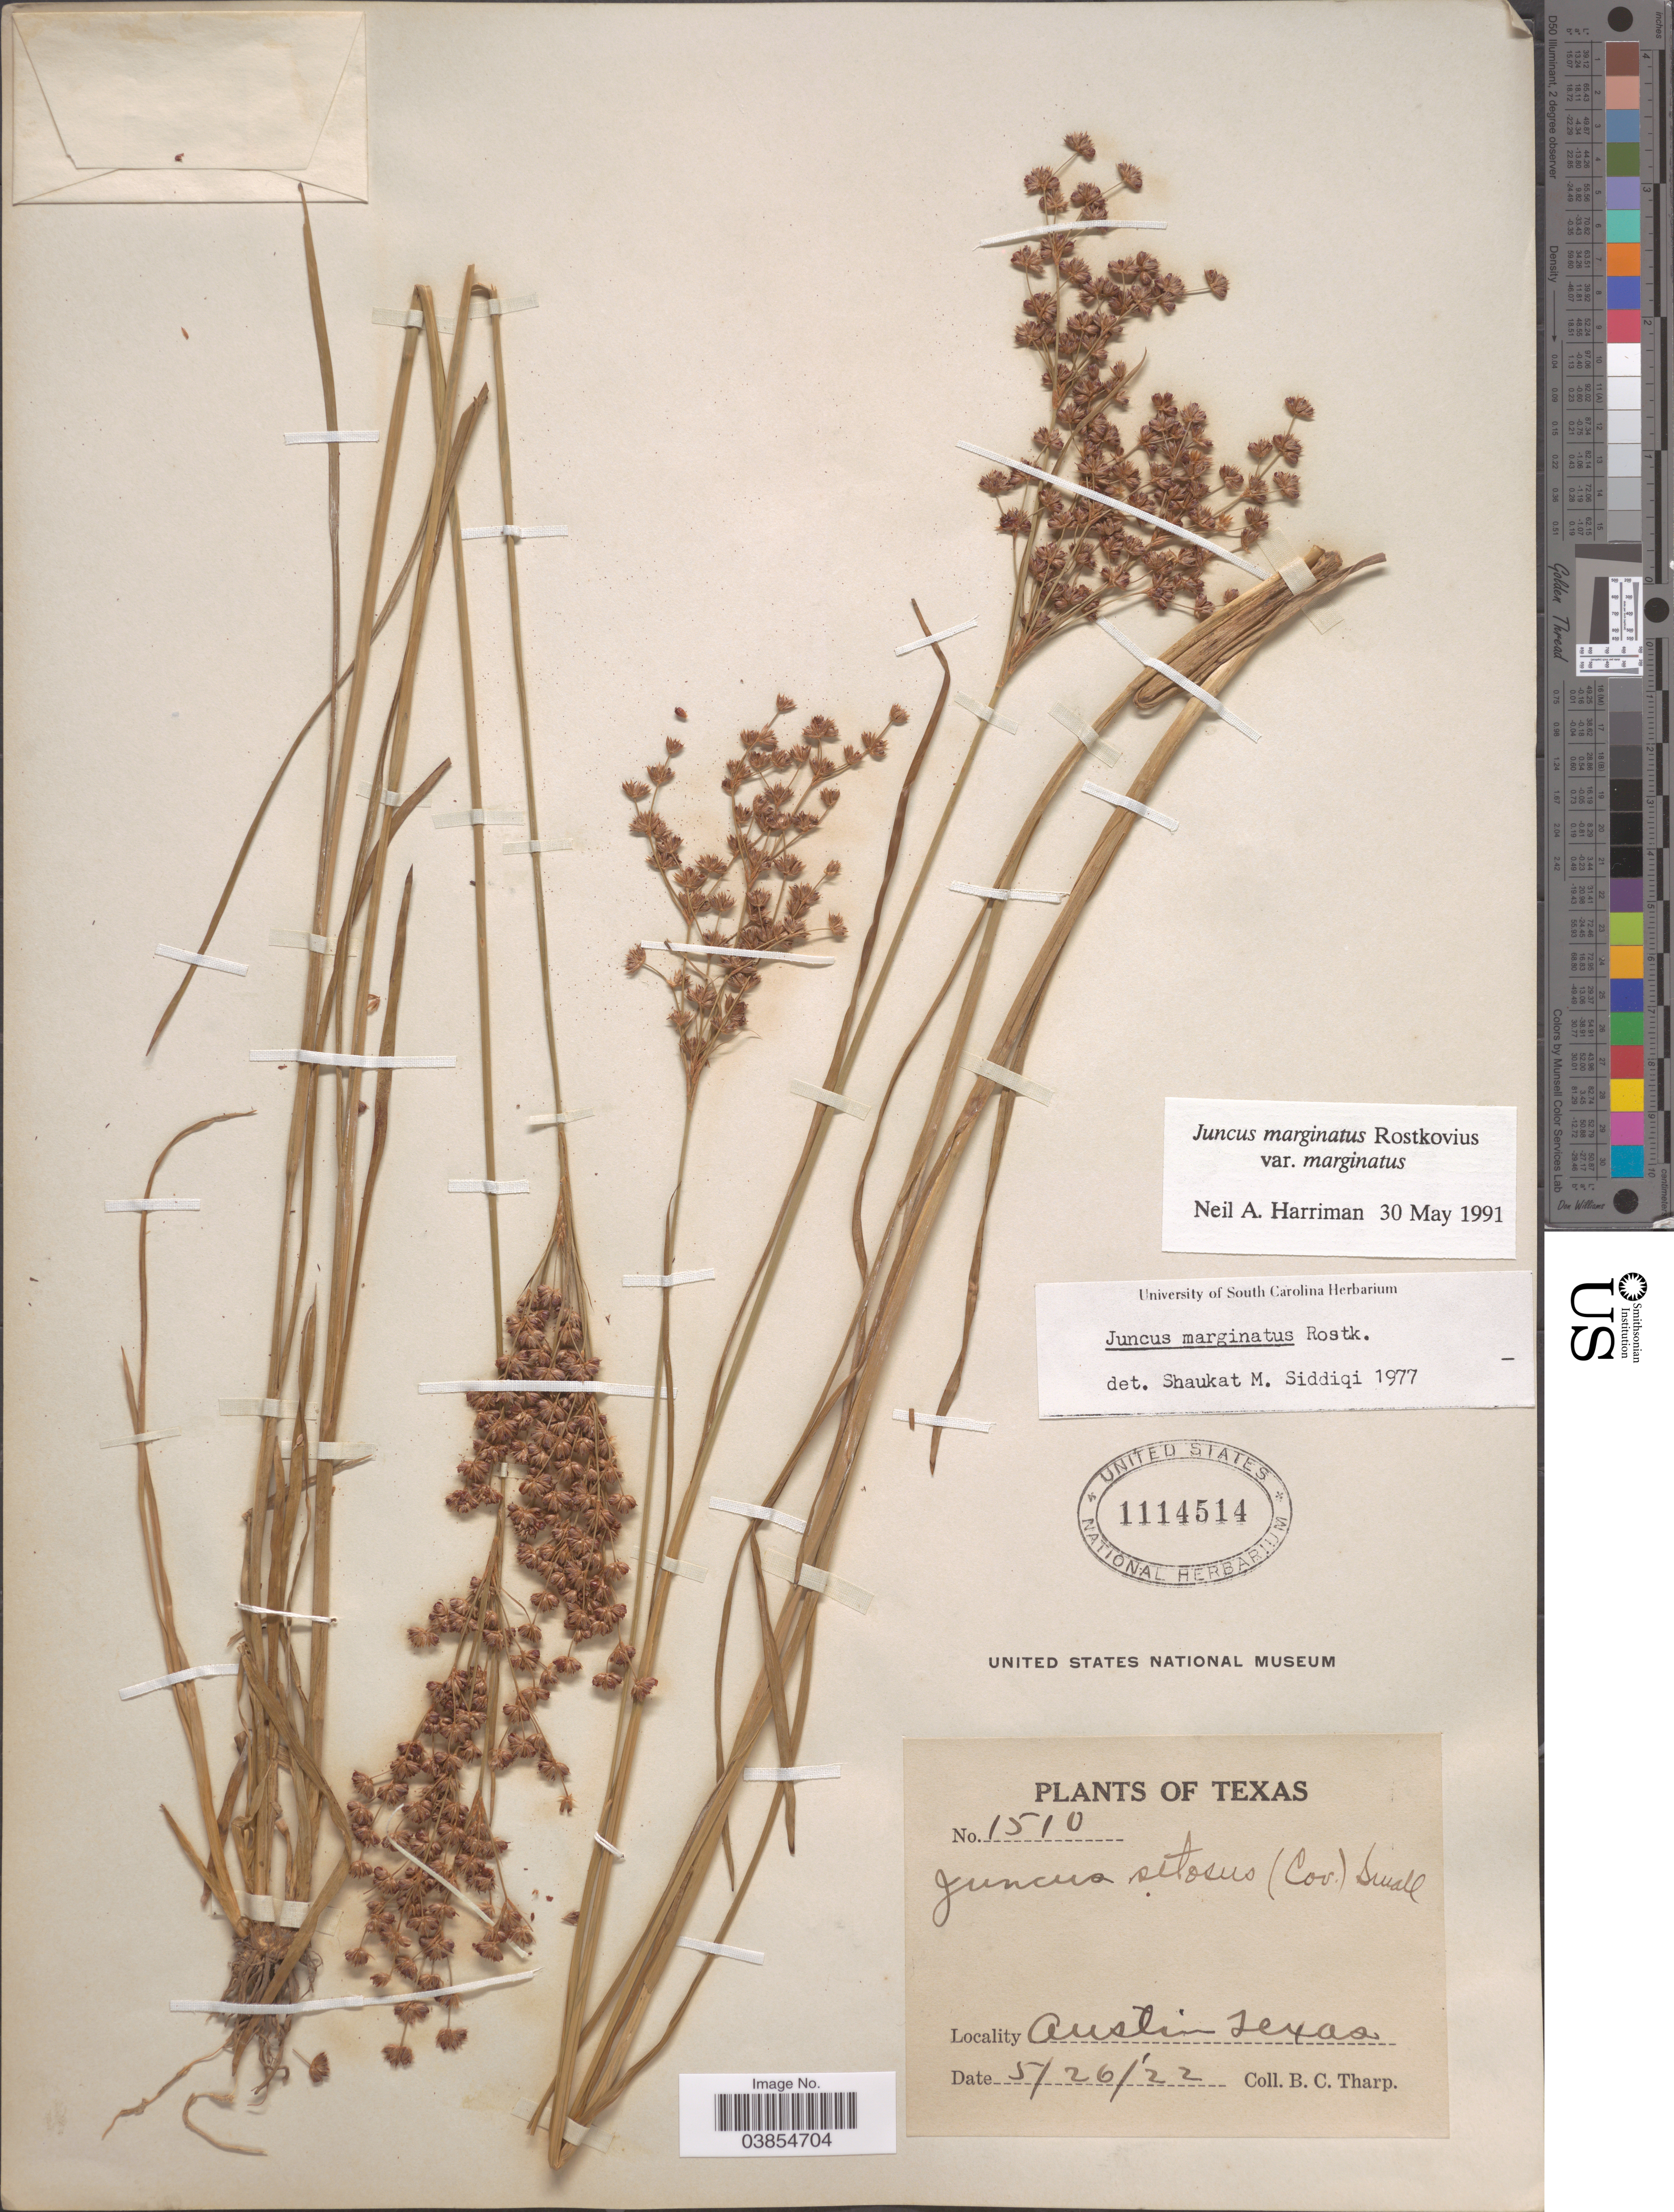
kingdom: Plantae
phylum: Tracheophyta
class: Liliopsida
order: Poales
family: Juncaceae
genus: Juncus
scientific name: Juncus marginatus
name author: Rostk.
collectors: B. C. Tharp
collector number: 1510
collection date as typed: Transcribed d/m/y: 26/5/22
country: United States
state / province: Texas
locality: Austin.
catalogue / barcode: US 1114514